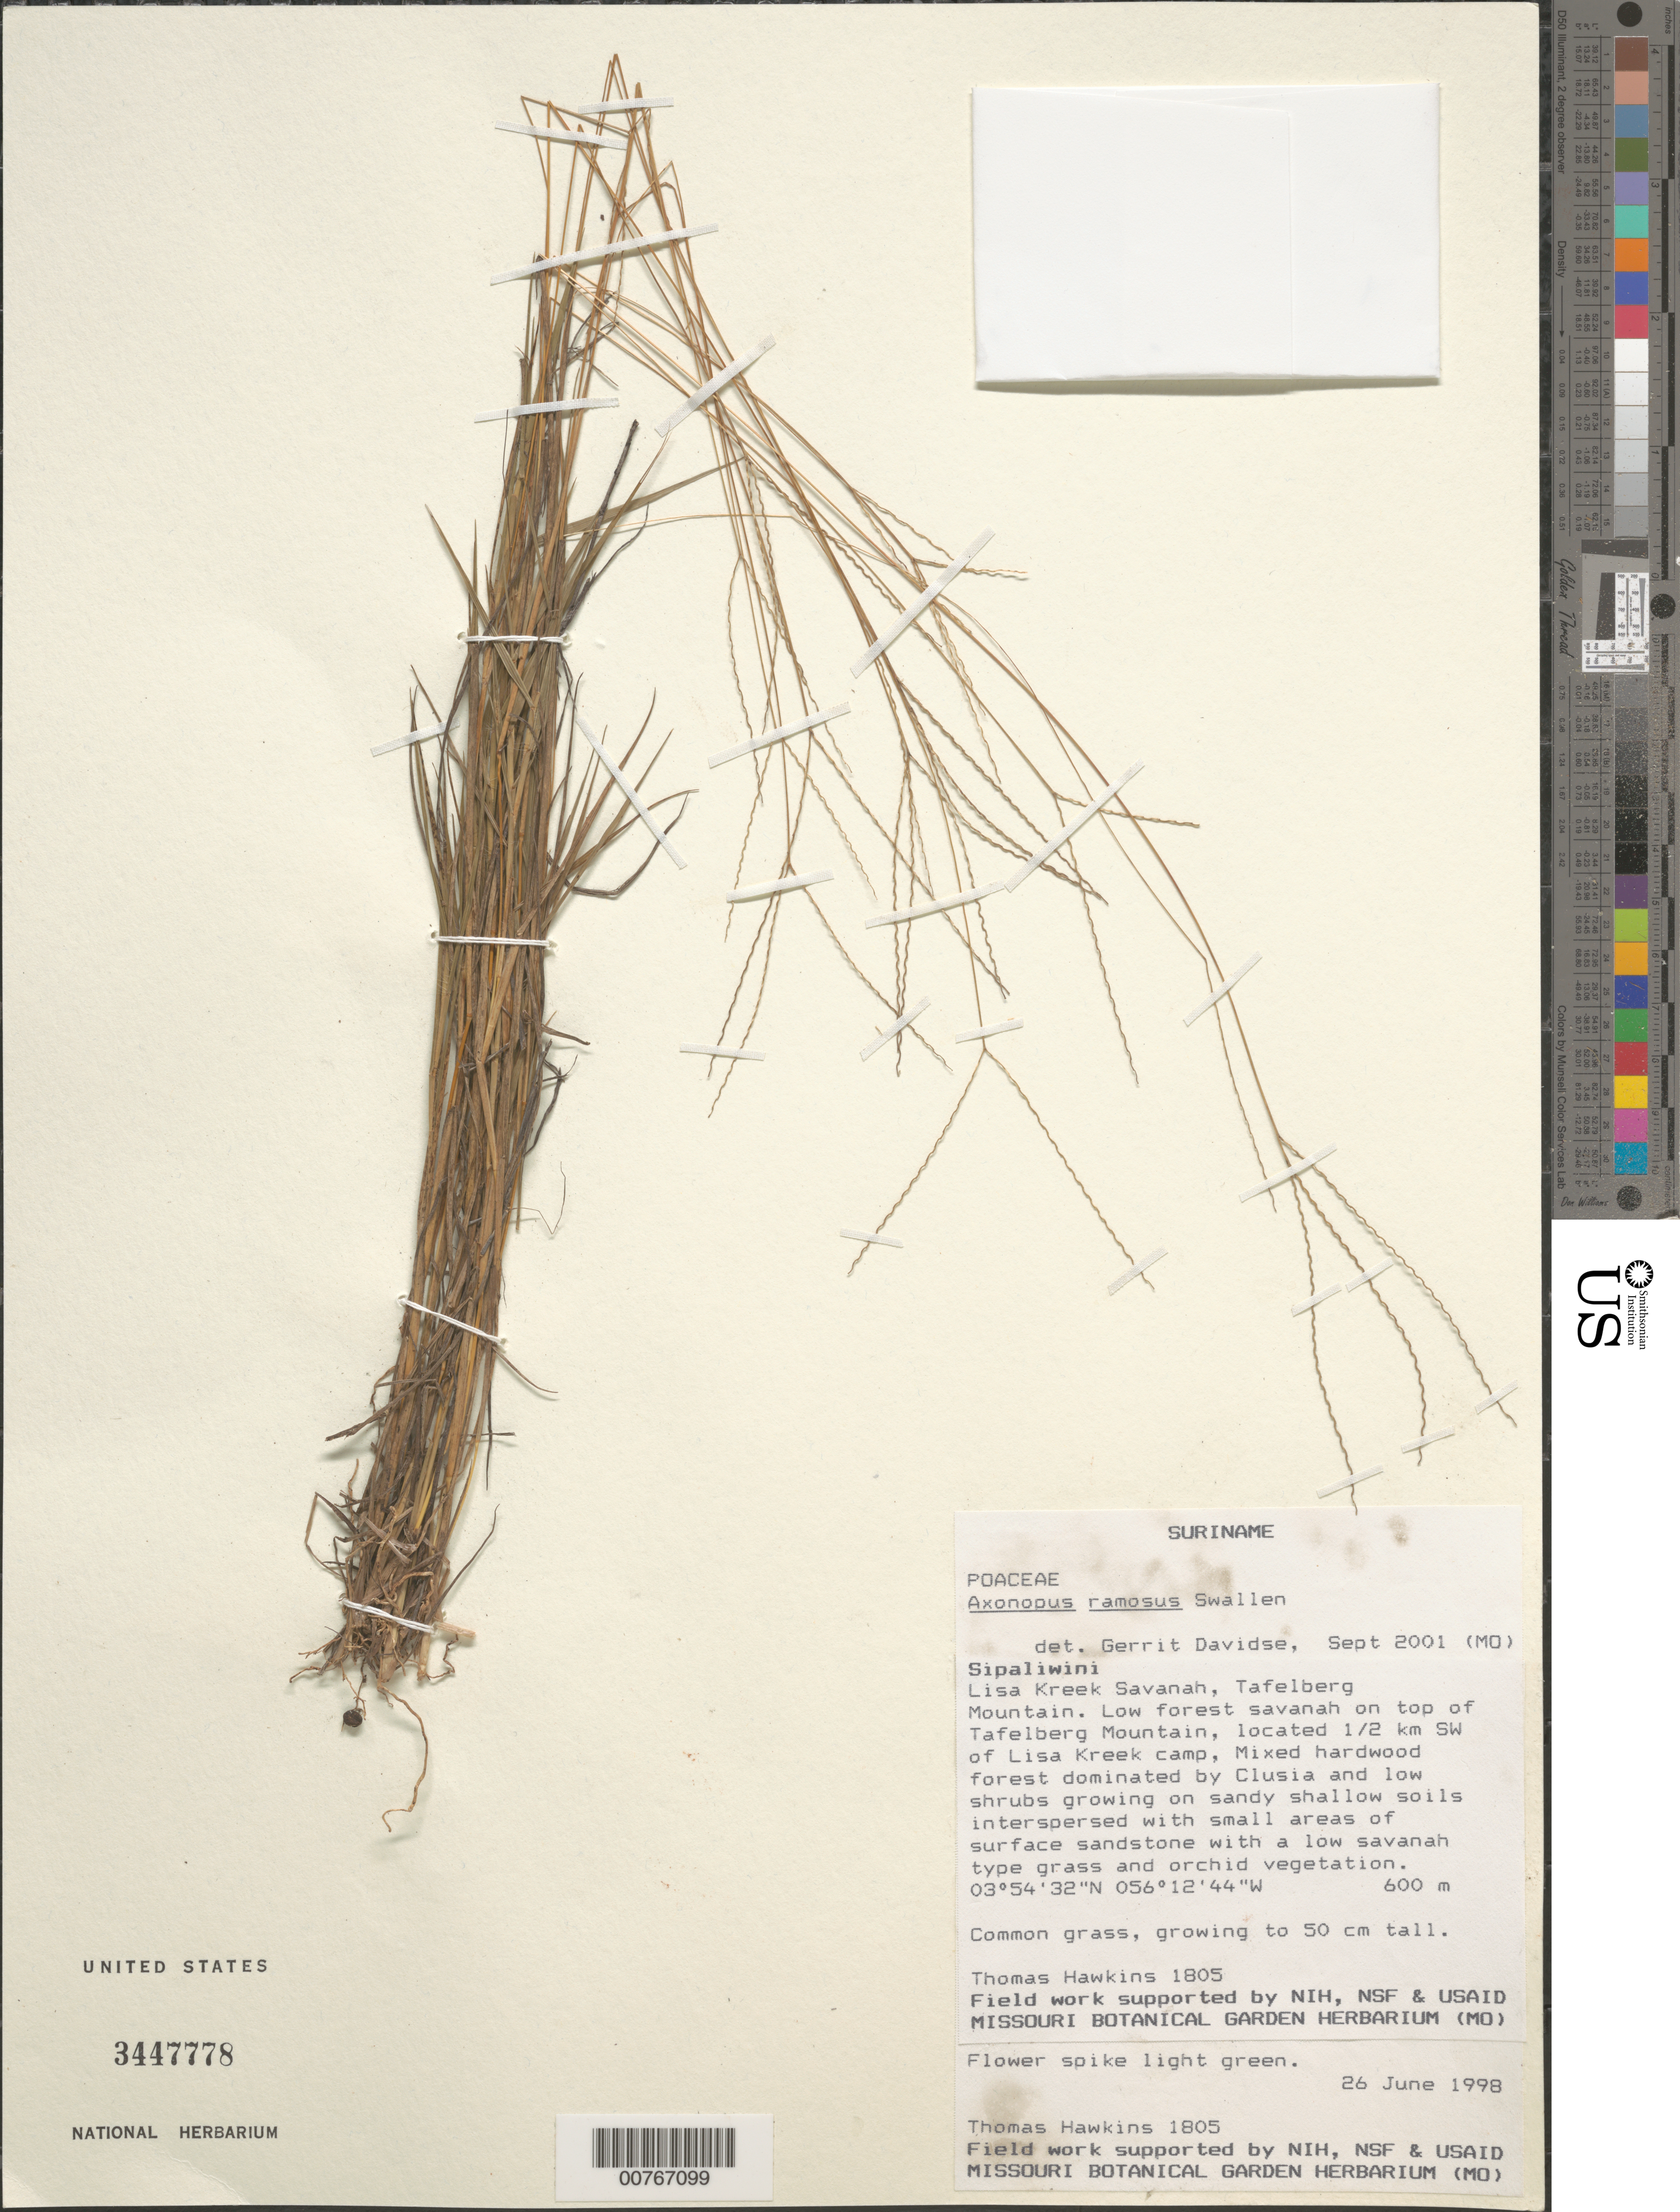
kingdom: Plantae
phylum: Tracheophyta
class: Liliopsida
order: Poales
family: Poaceae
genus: Axonopus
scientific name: Axonopus ramosus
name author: Swallen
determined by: Davidse, Gerrit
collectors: T. Hawkins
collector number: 1805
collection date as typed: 26-Jun-98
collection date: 1998-06-26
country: Suriname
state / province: Sipaliwini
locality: Tafelberg (Table Mountain), Lisa Kreek Savanna, Sipaliwini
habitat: Low forest savanna on topof mt; mixed hardwood forest dominated by Clusia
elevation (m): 600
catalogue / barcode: US 3447778